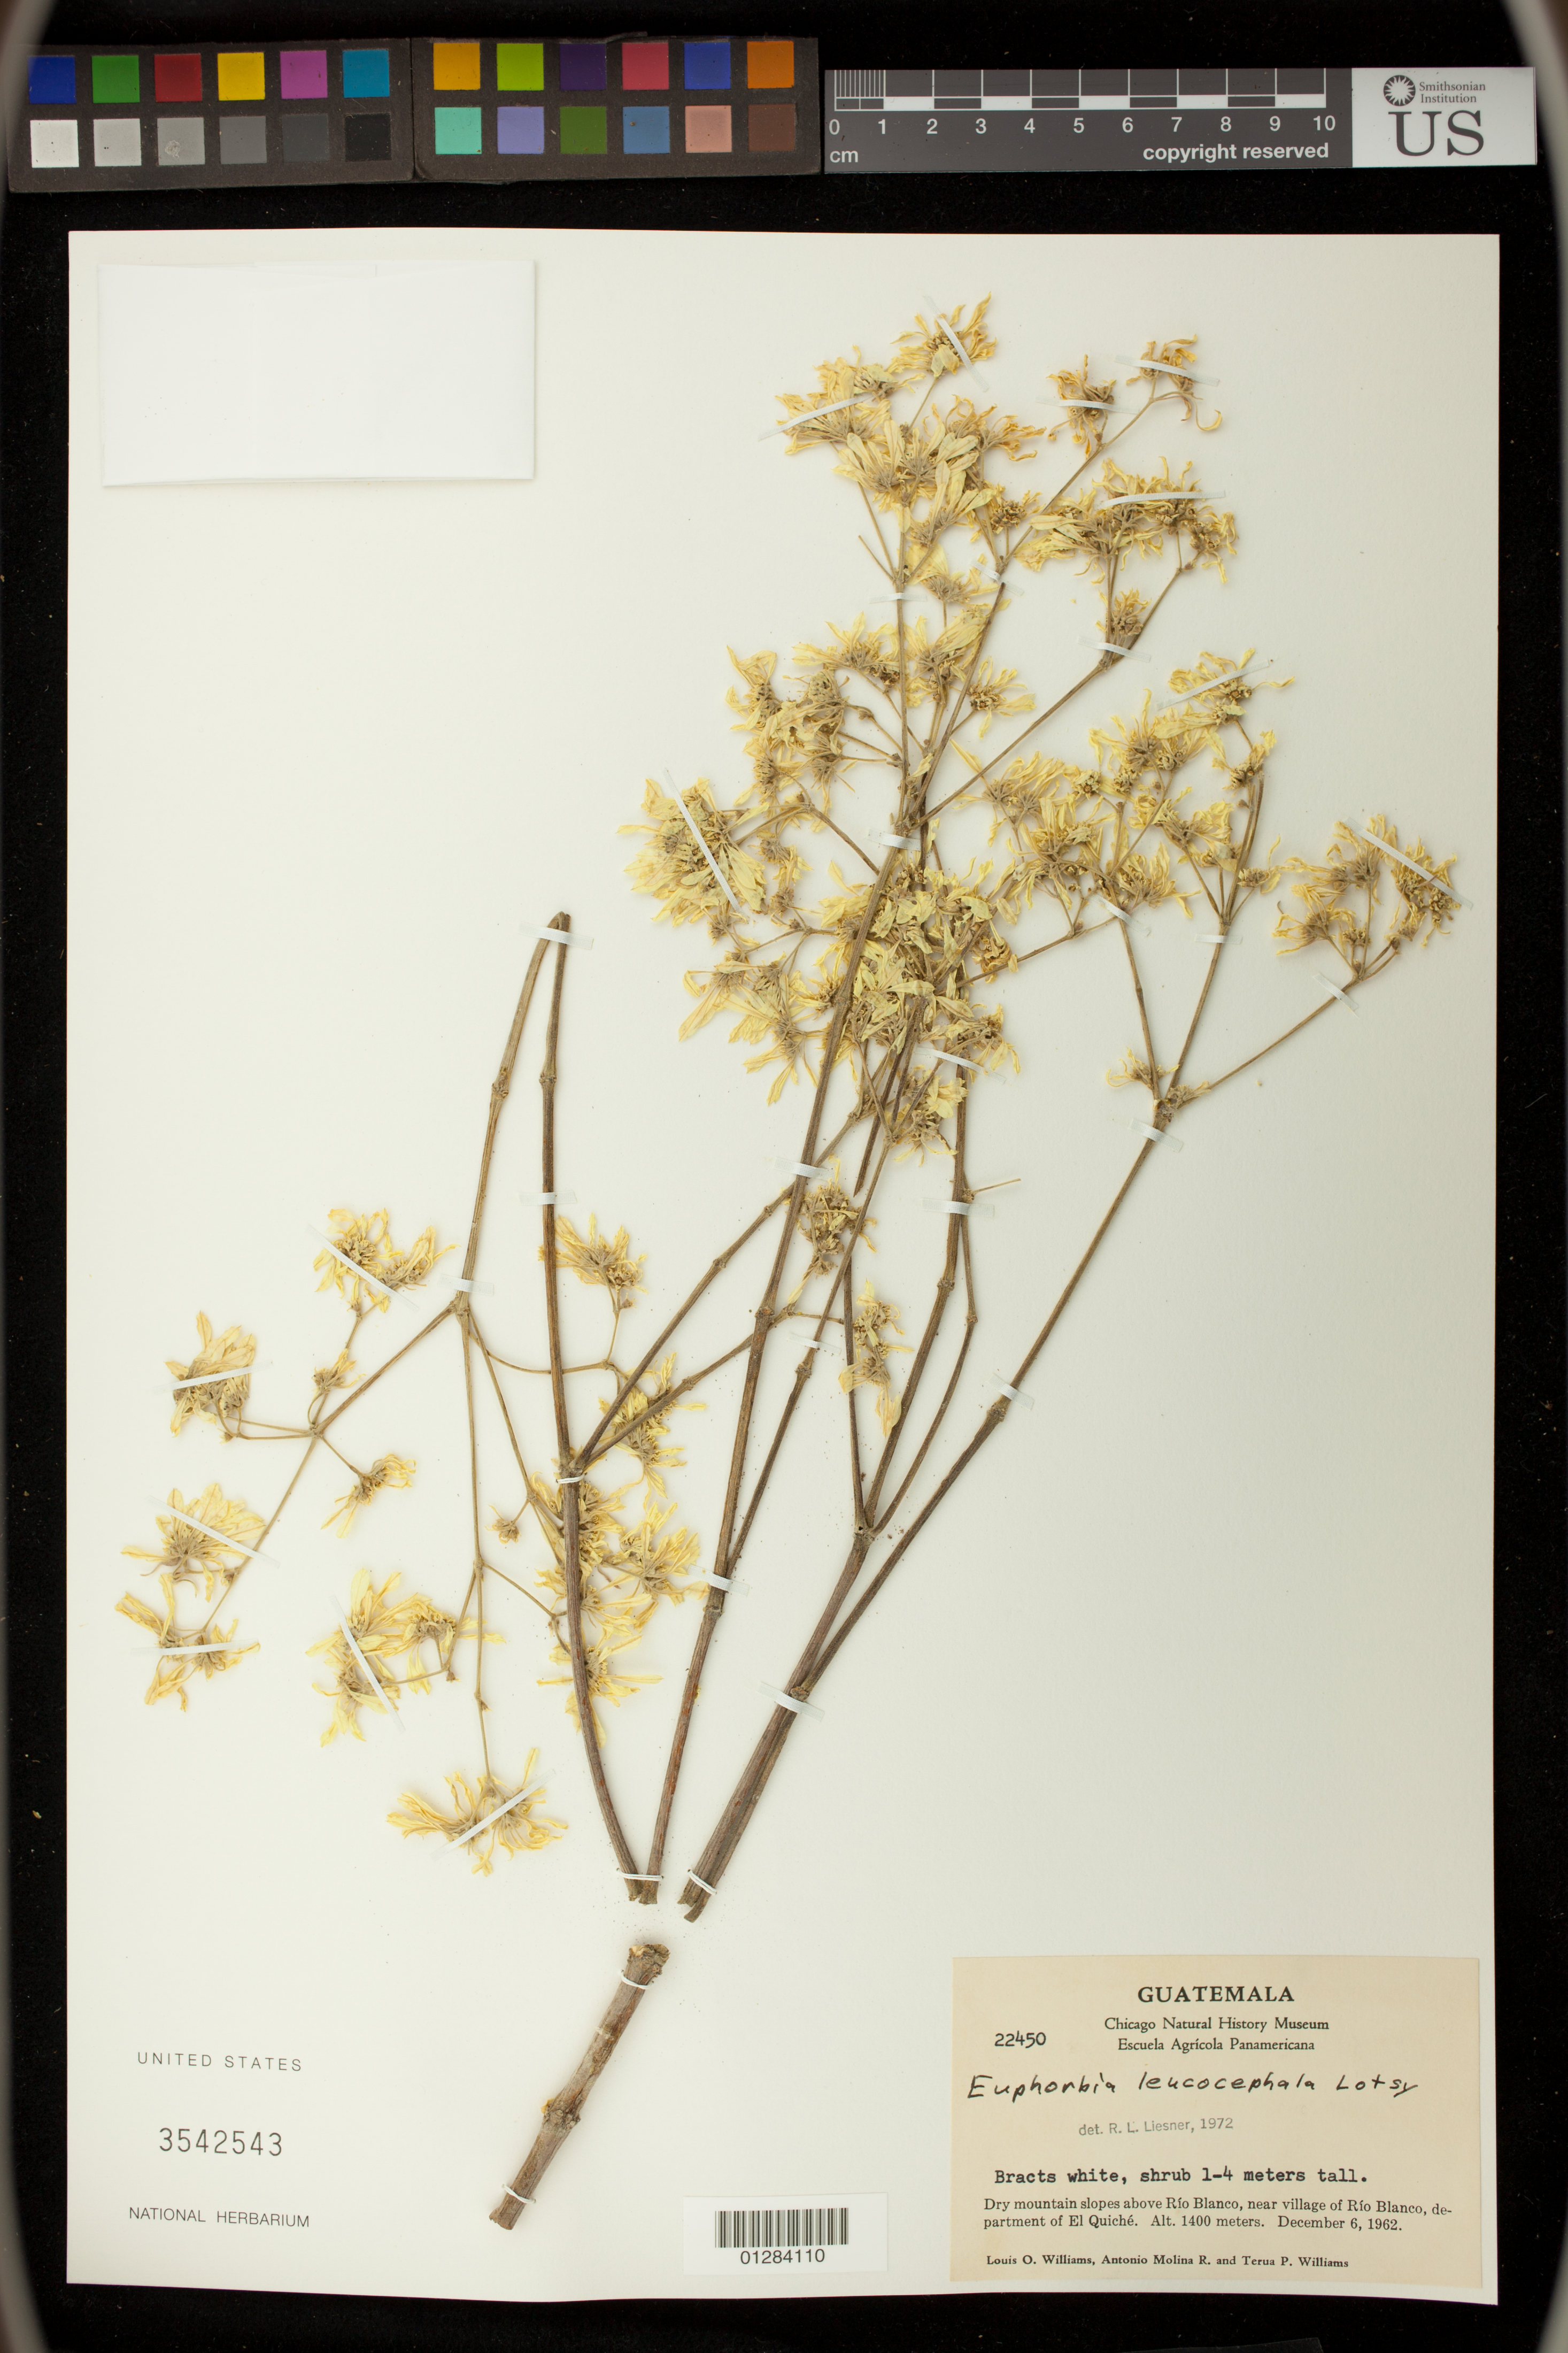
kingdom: Plantae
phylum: Tracheophyta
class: Magnoliopsida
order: Malpighiales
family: Euphorbiaceae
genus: Euphorbia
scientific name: Euphorbia leucocephala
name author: Lotsy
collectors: L. O. Williams, A. Molina R. & T. P. Williams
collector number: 22450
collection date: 1962-12-06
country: Guatemala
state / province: San Marcos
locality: Mountain slopes above Rio Blanco, near village of Rio Blanco, department of El Quiche.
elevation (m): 1400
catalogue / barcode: US 3542543